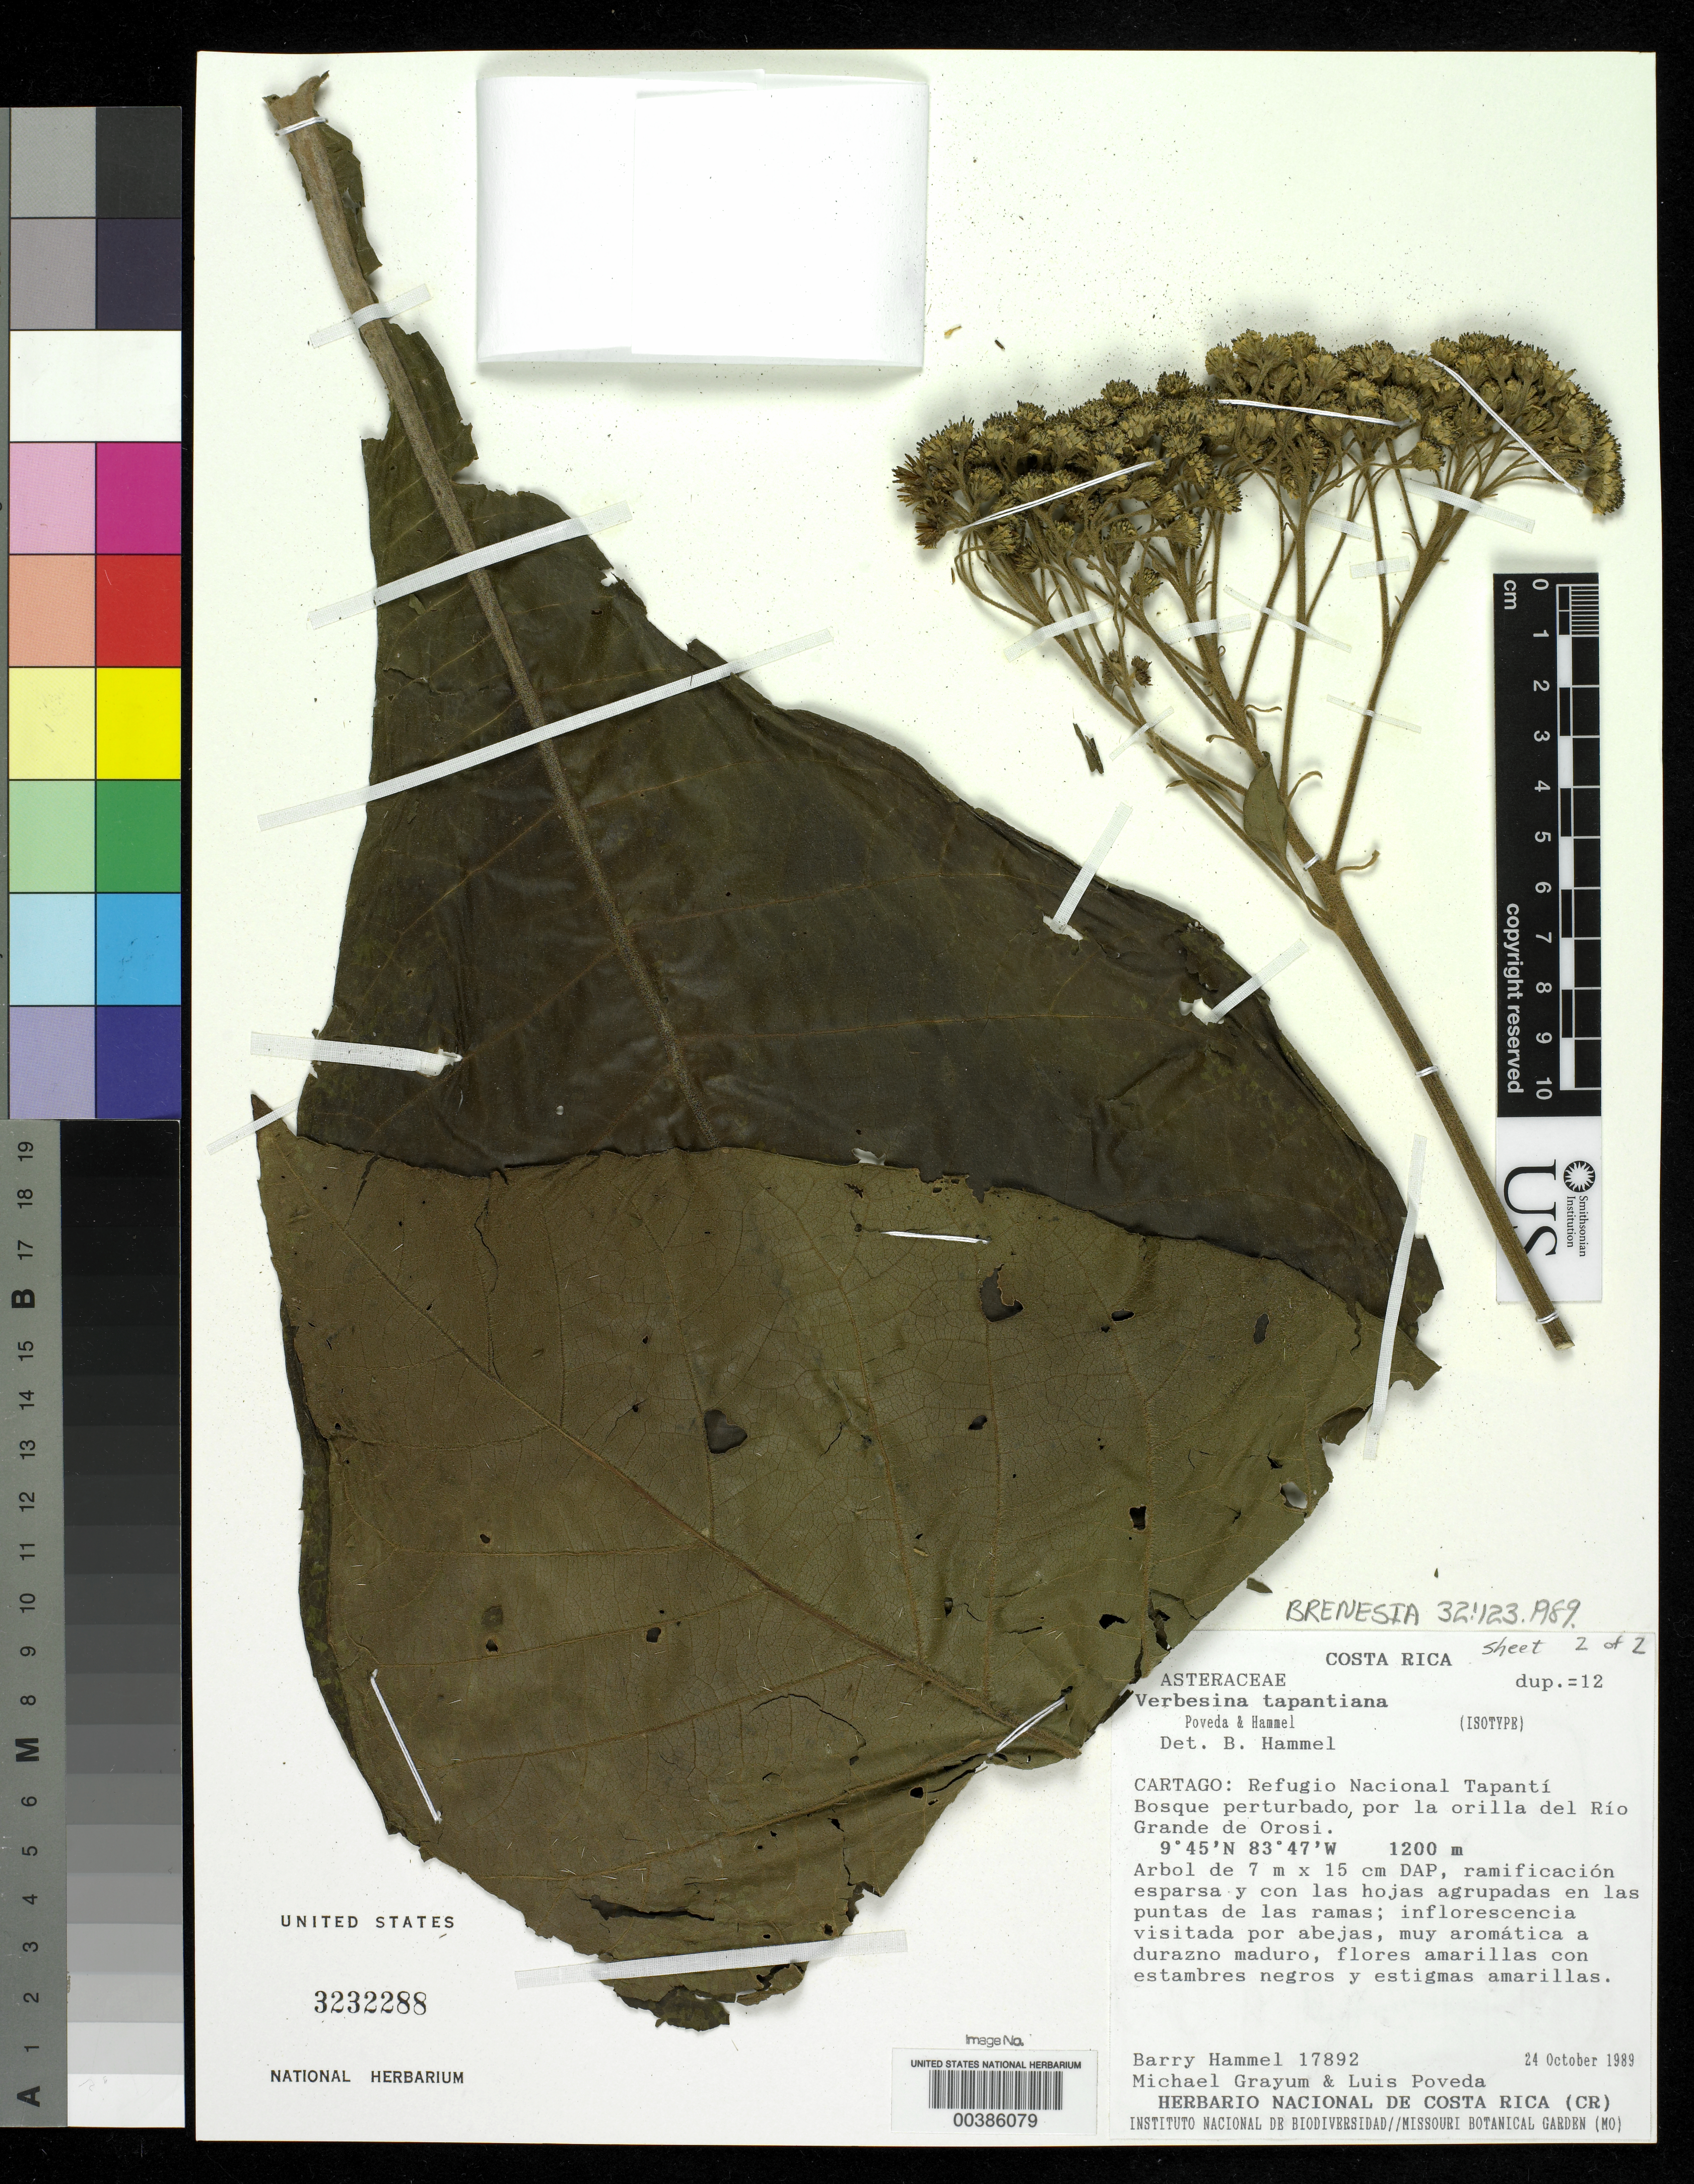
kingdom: Plantae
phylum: Tracheophyta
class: Magnoliopsida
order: Asterales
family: Asteraceae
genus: Verbesina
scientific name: Verbesina tapantiana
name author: Poveda & Hammel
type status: Isotype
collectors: B. Hammel, M. H. Grayum & L. J. Poveda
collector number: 17892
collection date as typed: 24 Oct 1989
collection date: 1989-10-24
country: Costa Rica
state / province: Cartago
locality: Refugio Nacional Tapanti bosque perturbado, por la orilla del Rio Grande de Orosi. [Tapanti National Refuge disturbed forest, by the bank the Rio Grande de Orosi.]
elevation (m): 1200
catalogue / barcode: US 3232288